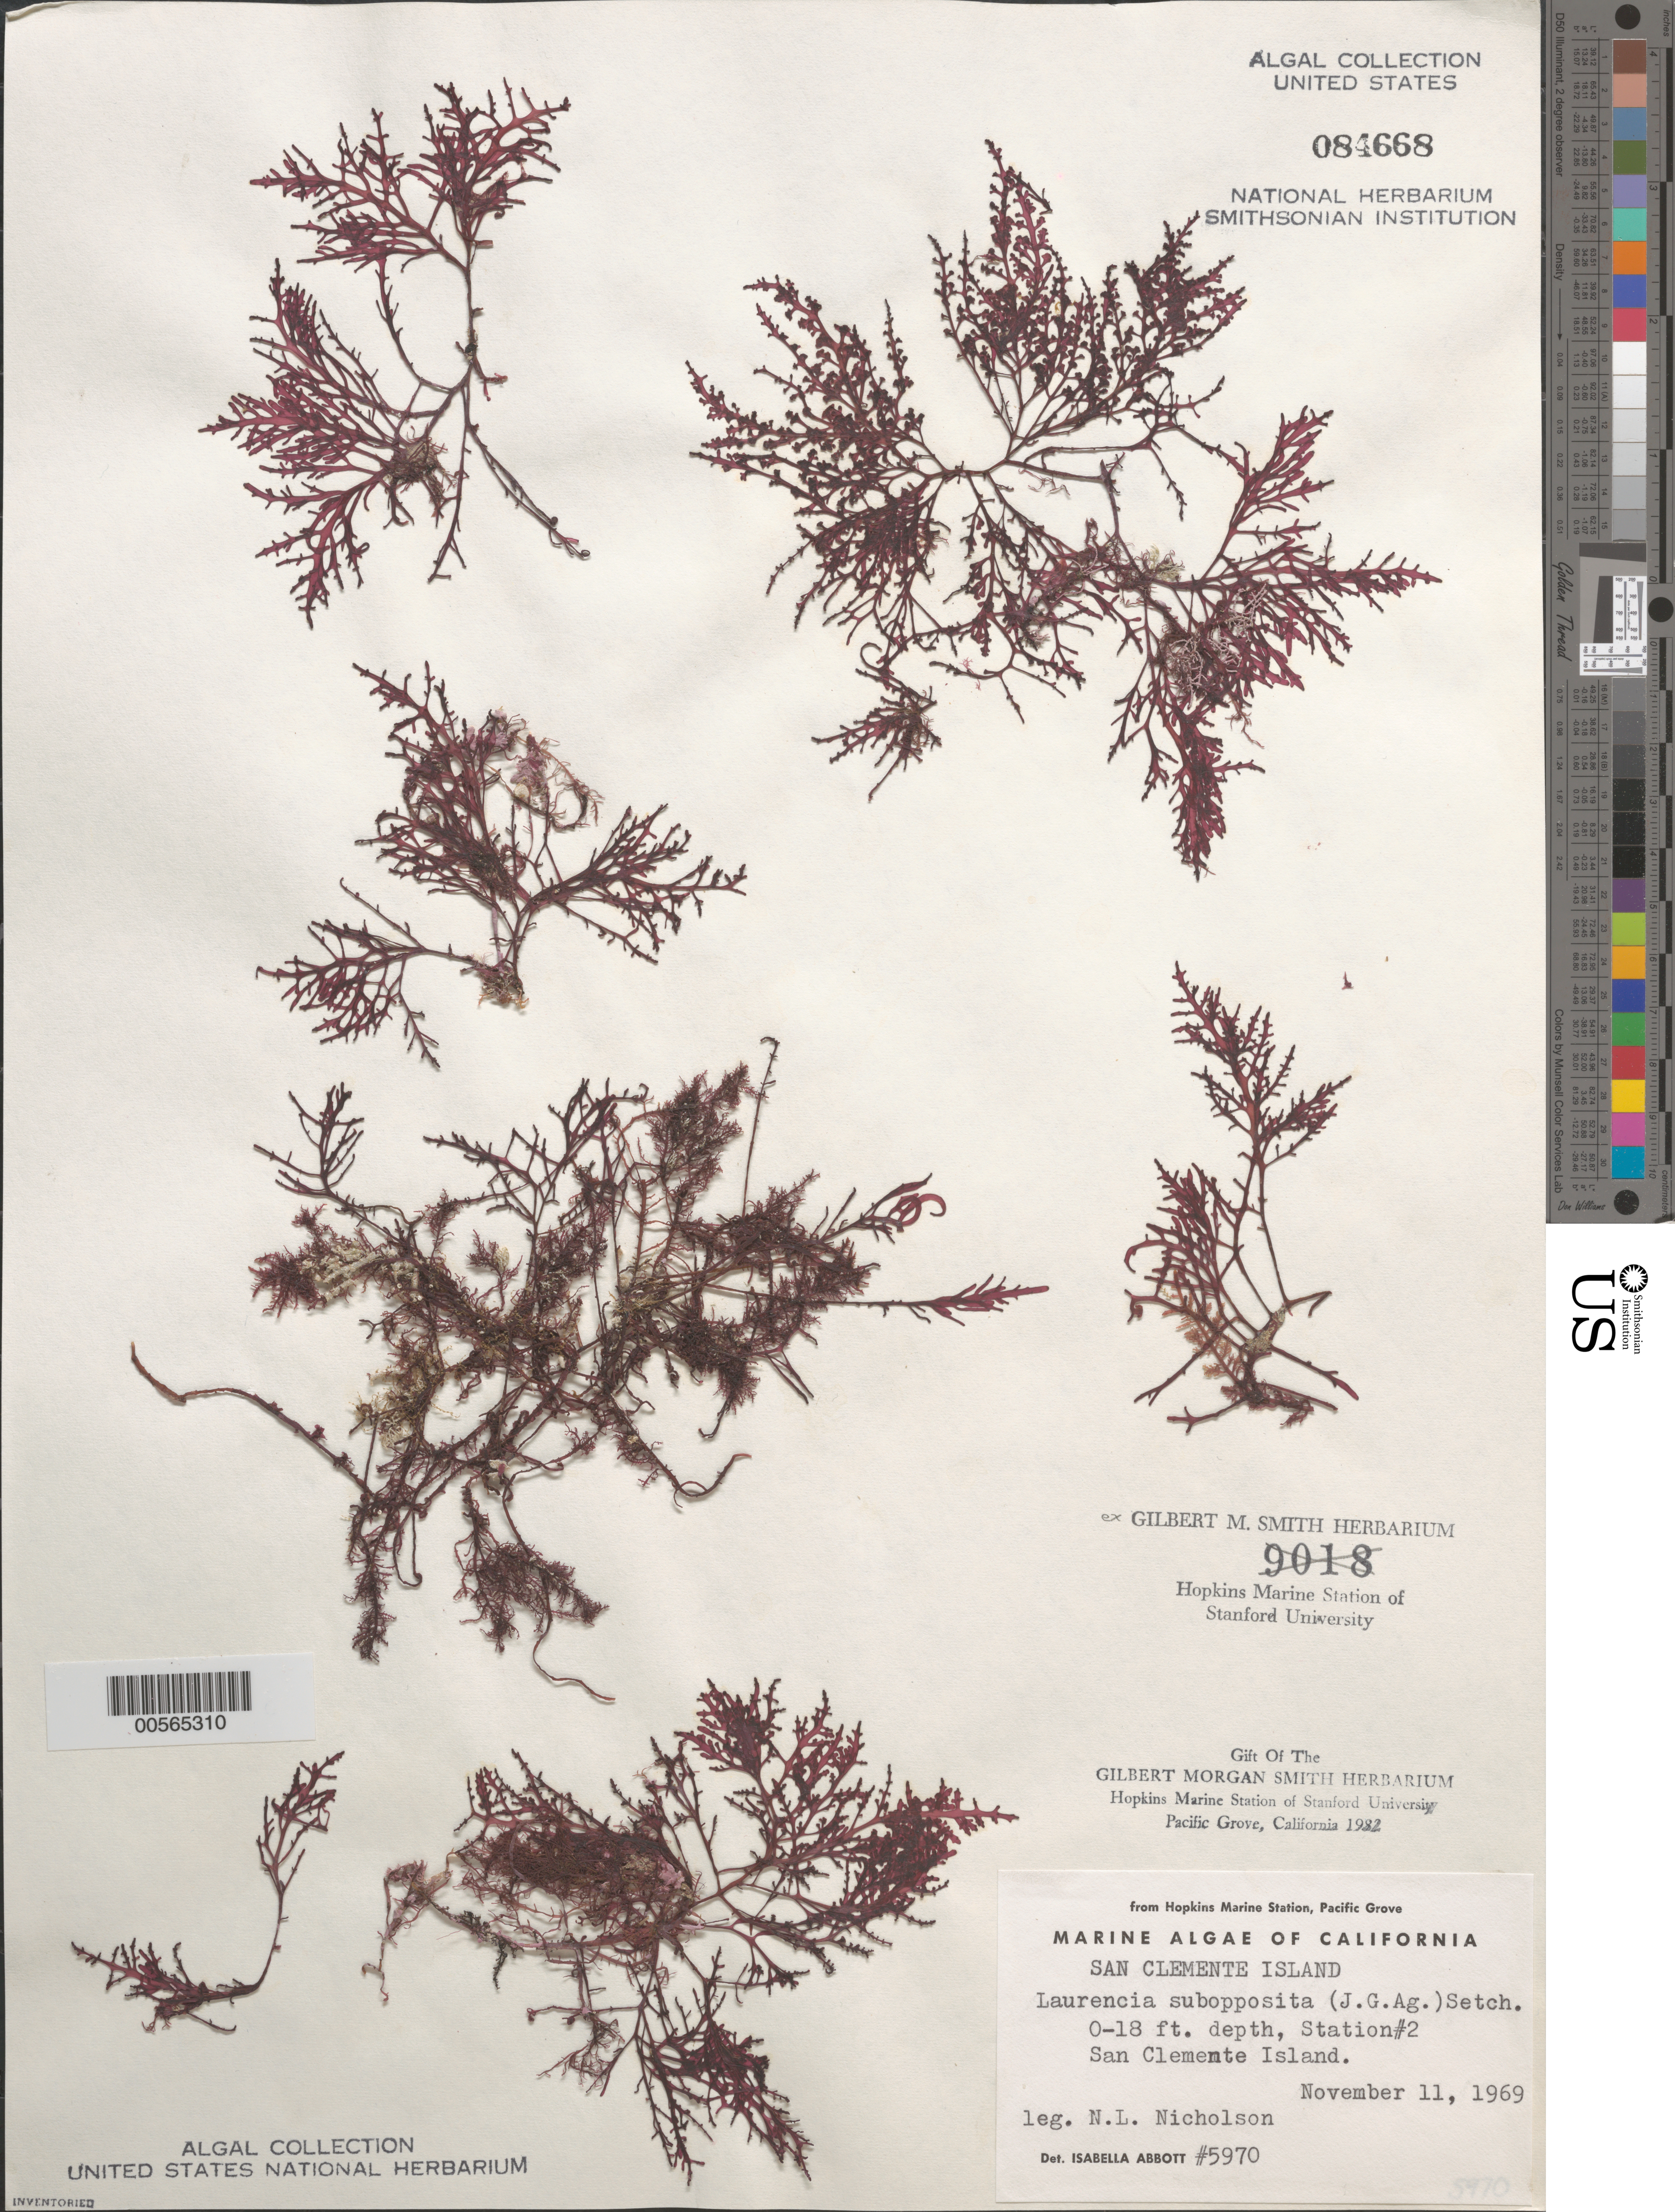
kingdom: Plantae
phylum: Rhodophyta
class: Florideophyceae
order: Ceramiales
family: Rhodomelaceae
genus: Laurencia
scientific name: Laurencia subopposita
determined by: Abbott, Isabella A.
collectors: N. Nicholson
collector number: IAA 5970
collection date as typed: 11 Nov 1969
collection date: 1969-11-11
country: United States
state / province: California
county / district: Los Angeles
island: San Clemente Island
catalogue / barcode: US 84668